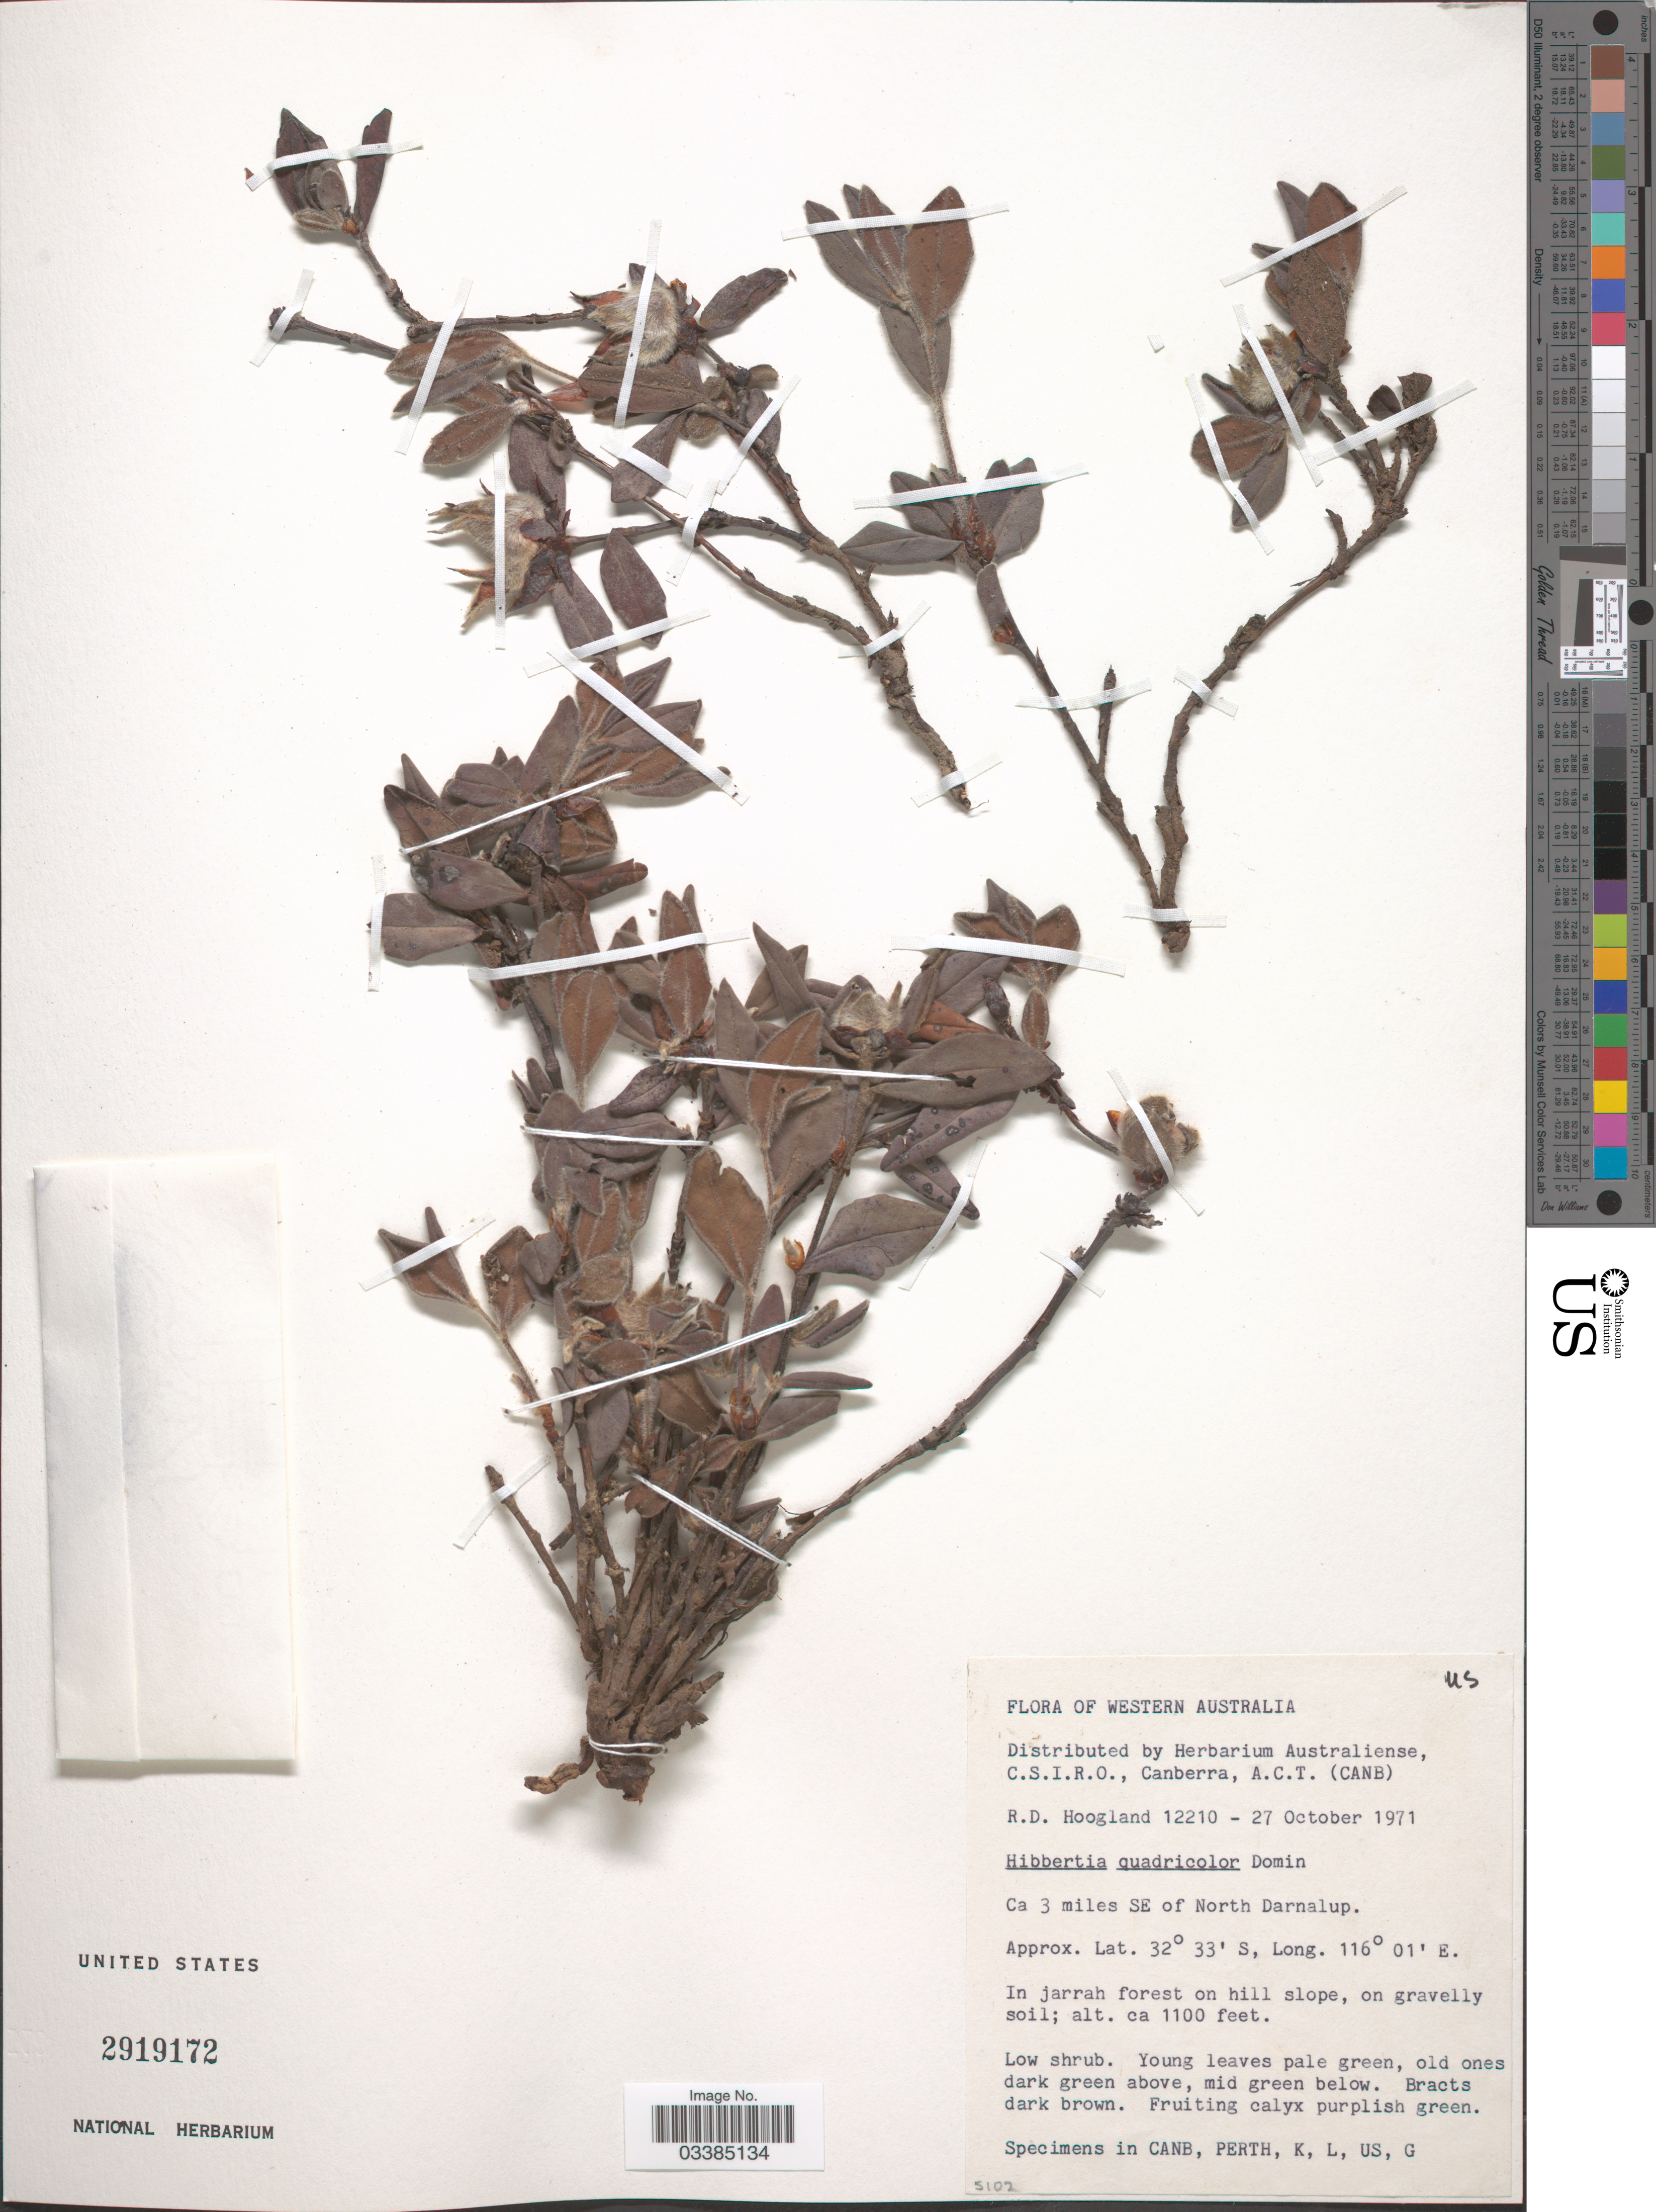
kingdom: Plantae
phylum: Tracheophyta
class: Magnoliopsida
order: Dilleniales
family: Dilleniaceae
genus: Hibbertia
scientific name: Hibbertia quadricolor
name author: Domin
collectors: R. D. Hoogland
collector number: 12210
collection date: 1971-10-27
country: Australia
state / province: Western Australia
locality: Ca 3 miles SE of North Darnalup. In jarrah forest on hill slope.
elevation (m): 335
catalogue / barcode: US 2919172